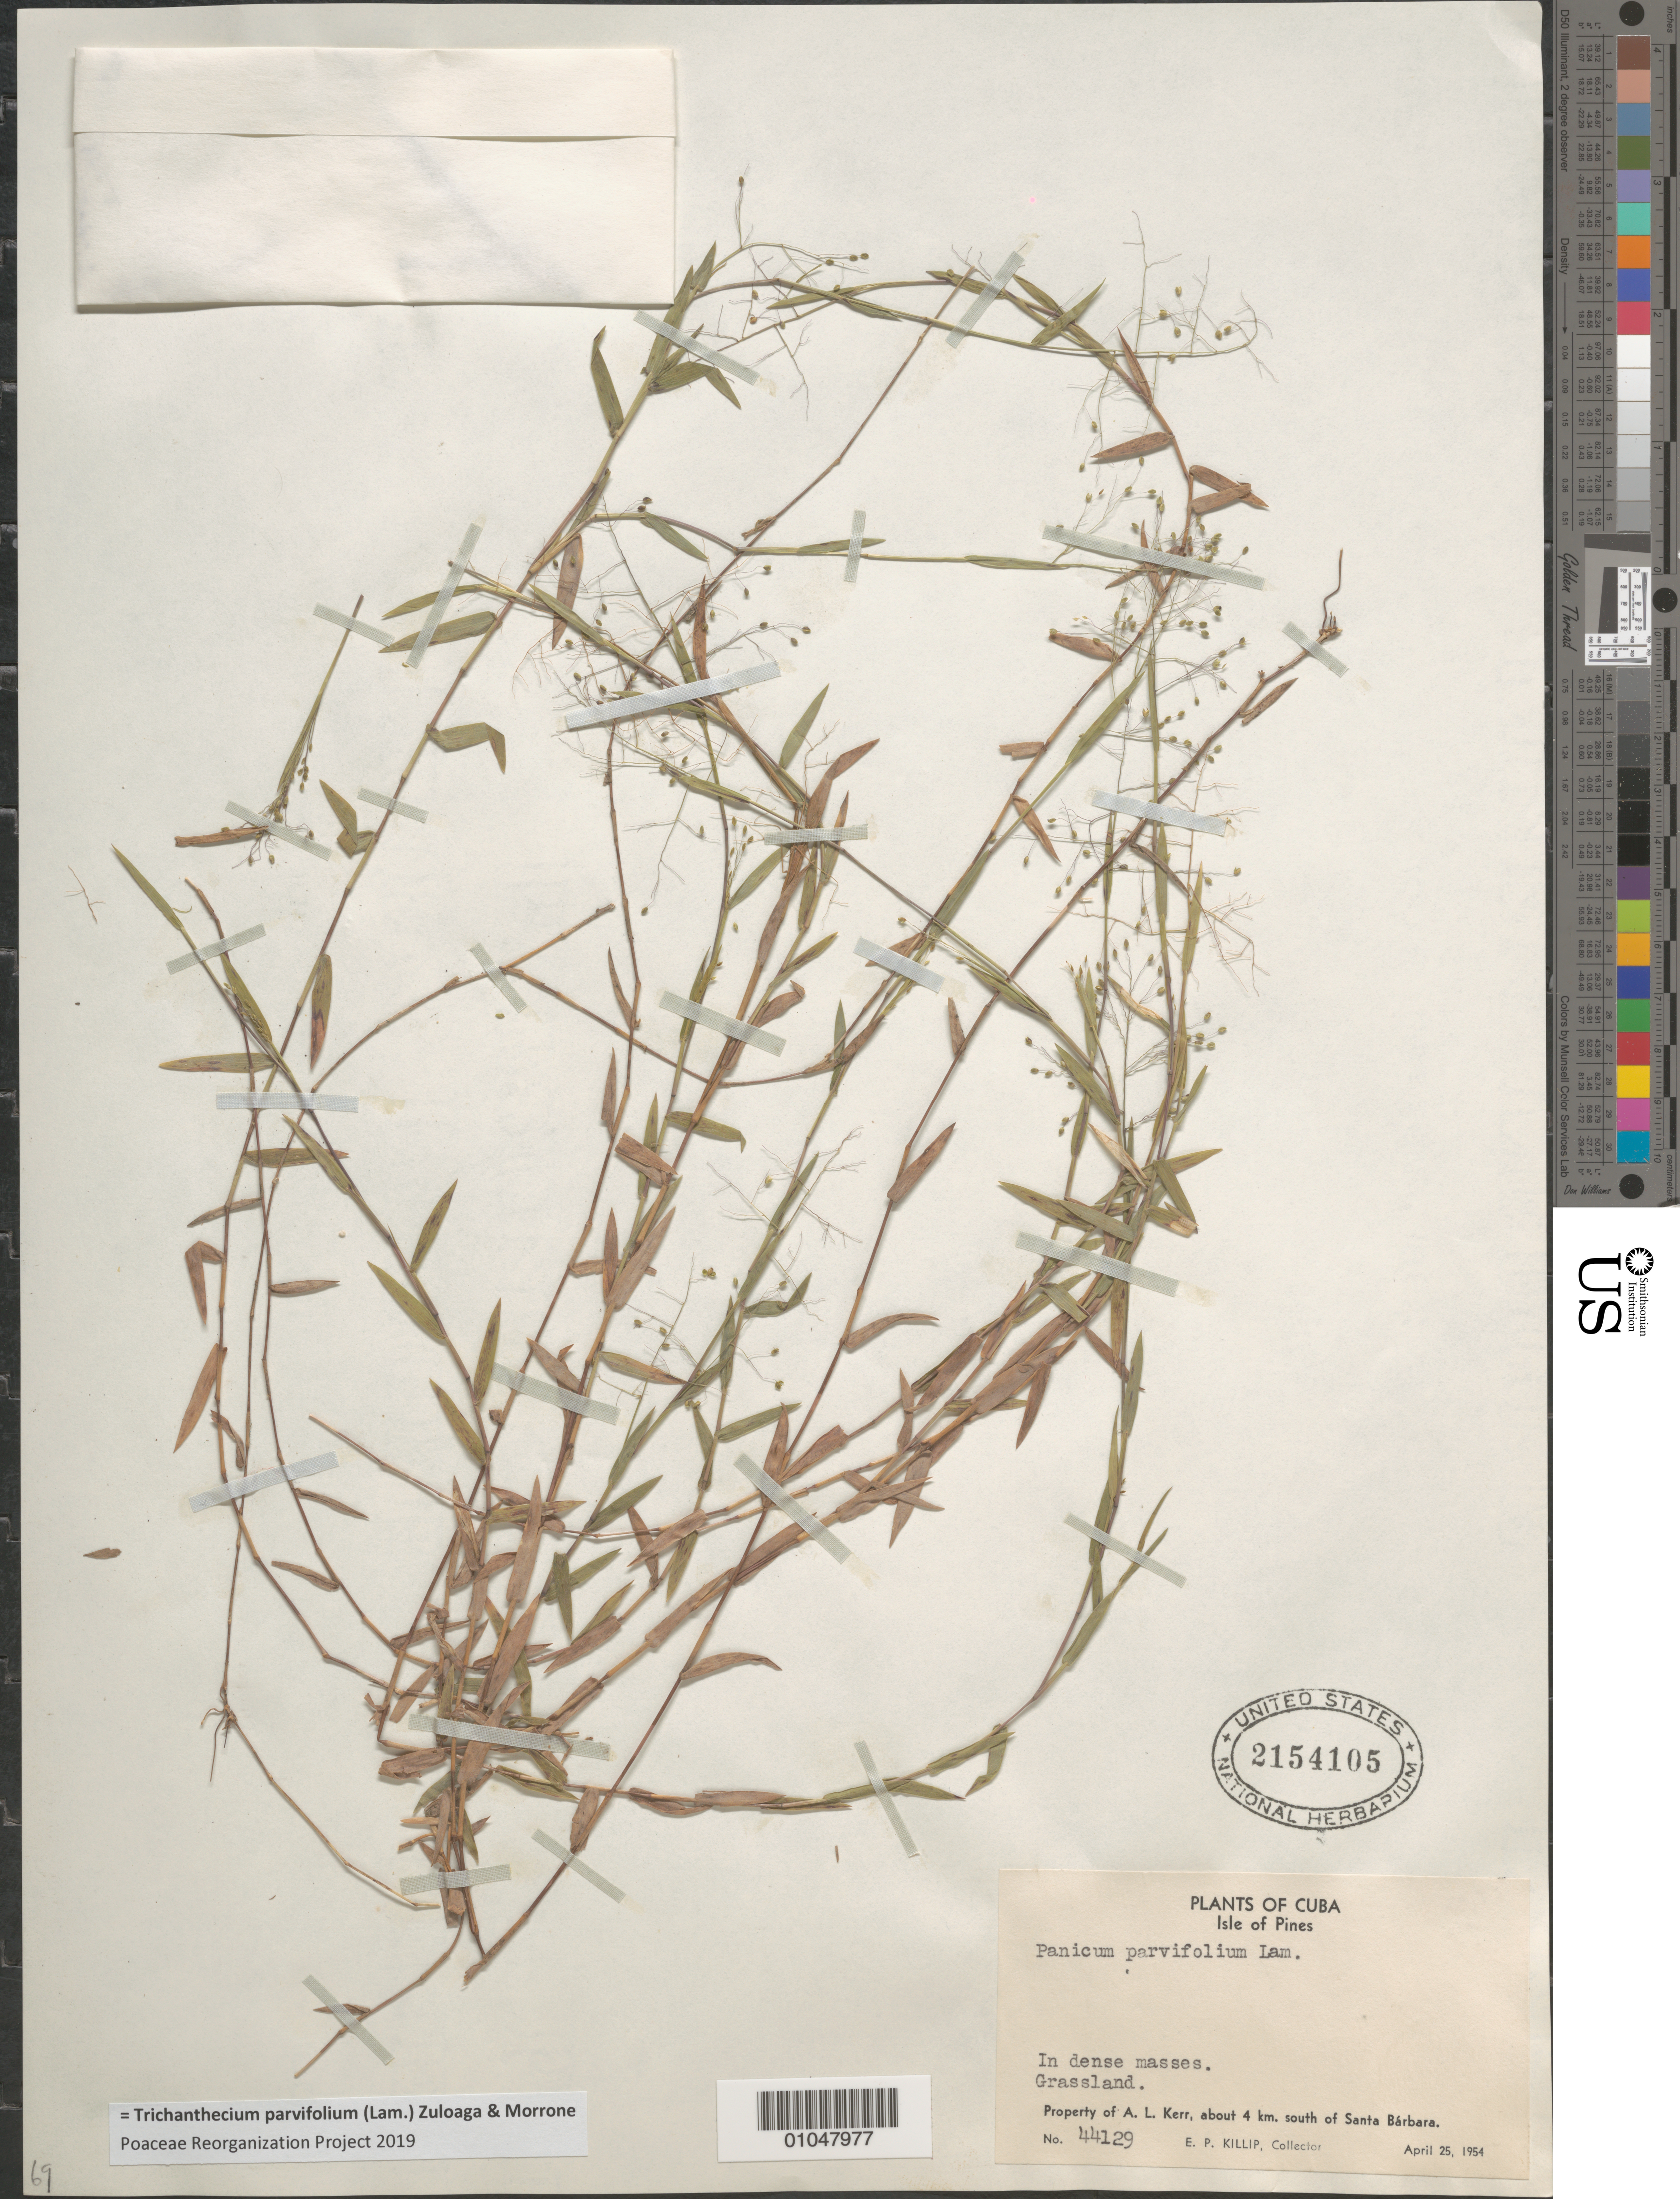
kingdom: Plantae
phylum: Tracheophyta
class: Liliopsida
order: Poales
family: Poaceae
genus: Panicum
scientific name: Panicum parvifolium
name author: Lam.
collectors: E. P. Killip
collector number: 44129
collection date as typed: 25 Apr 1954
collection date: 1954-04-25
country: Cuba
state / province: Isla de la Juventud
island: Isla de la Juventud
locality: In dense masses grassland, property of A L Kerr, about 4 km S of Santa Barbara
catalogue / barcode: US 2154105